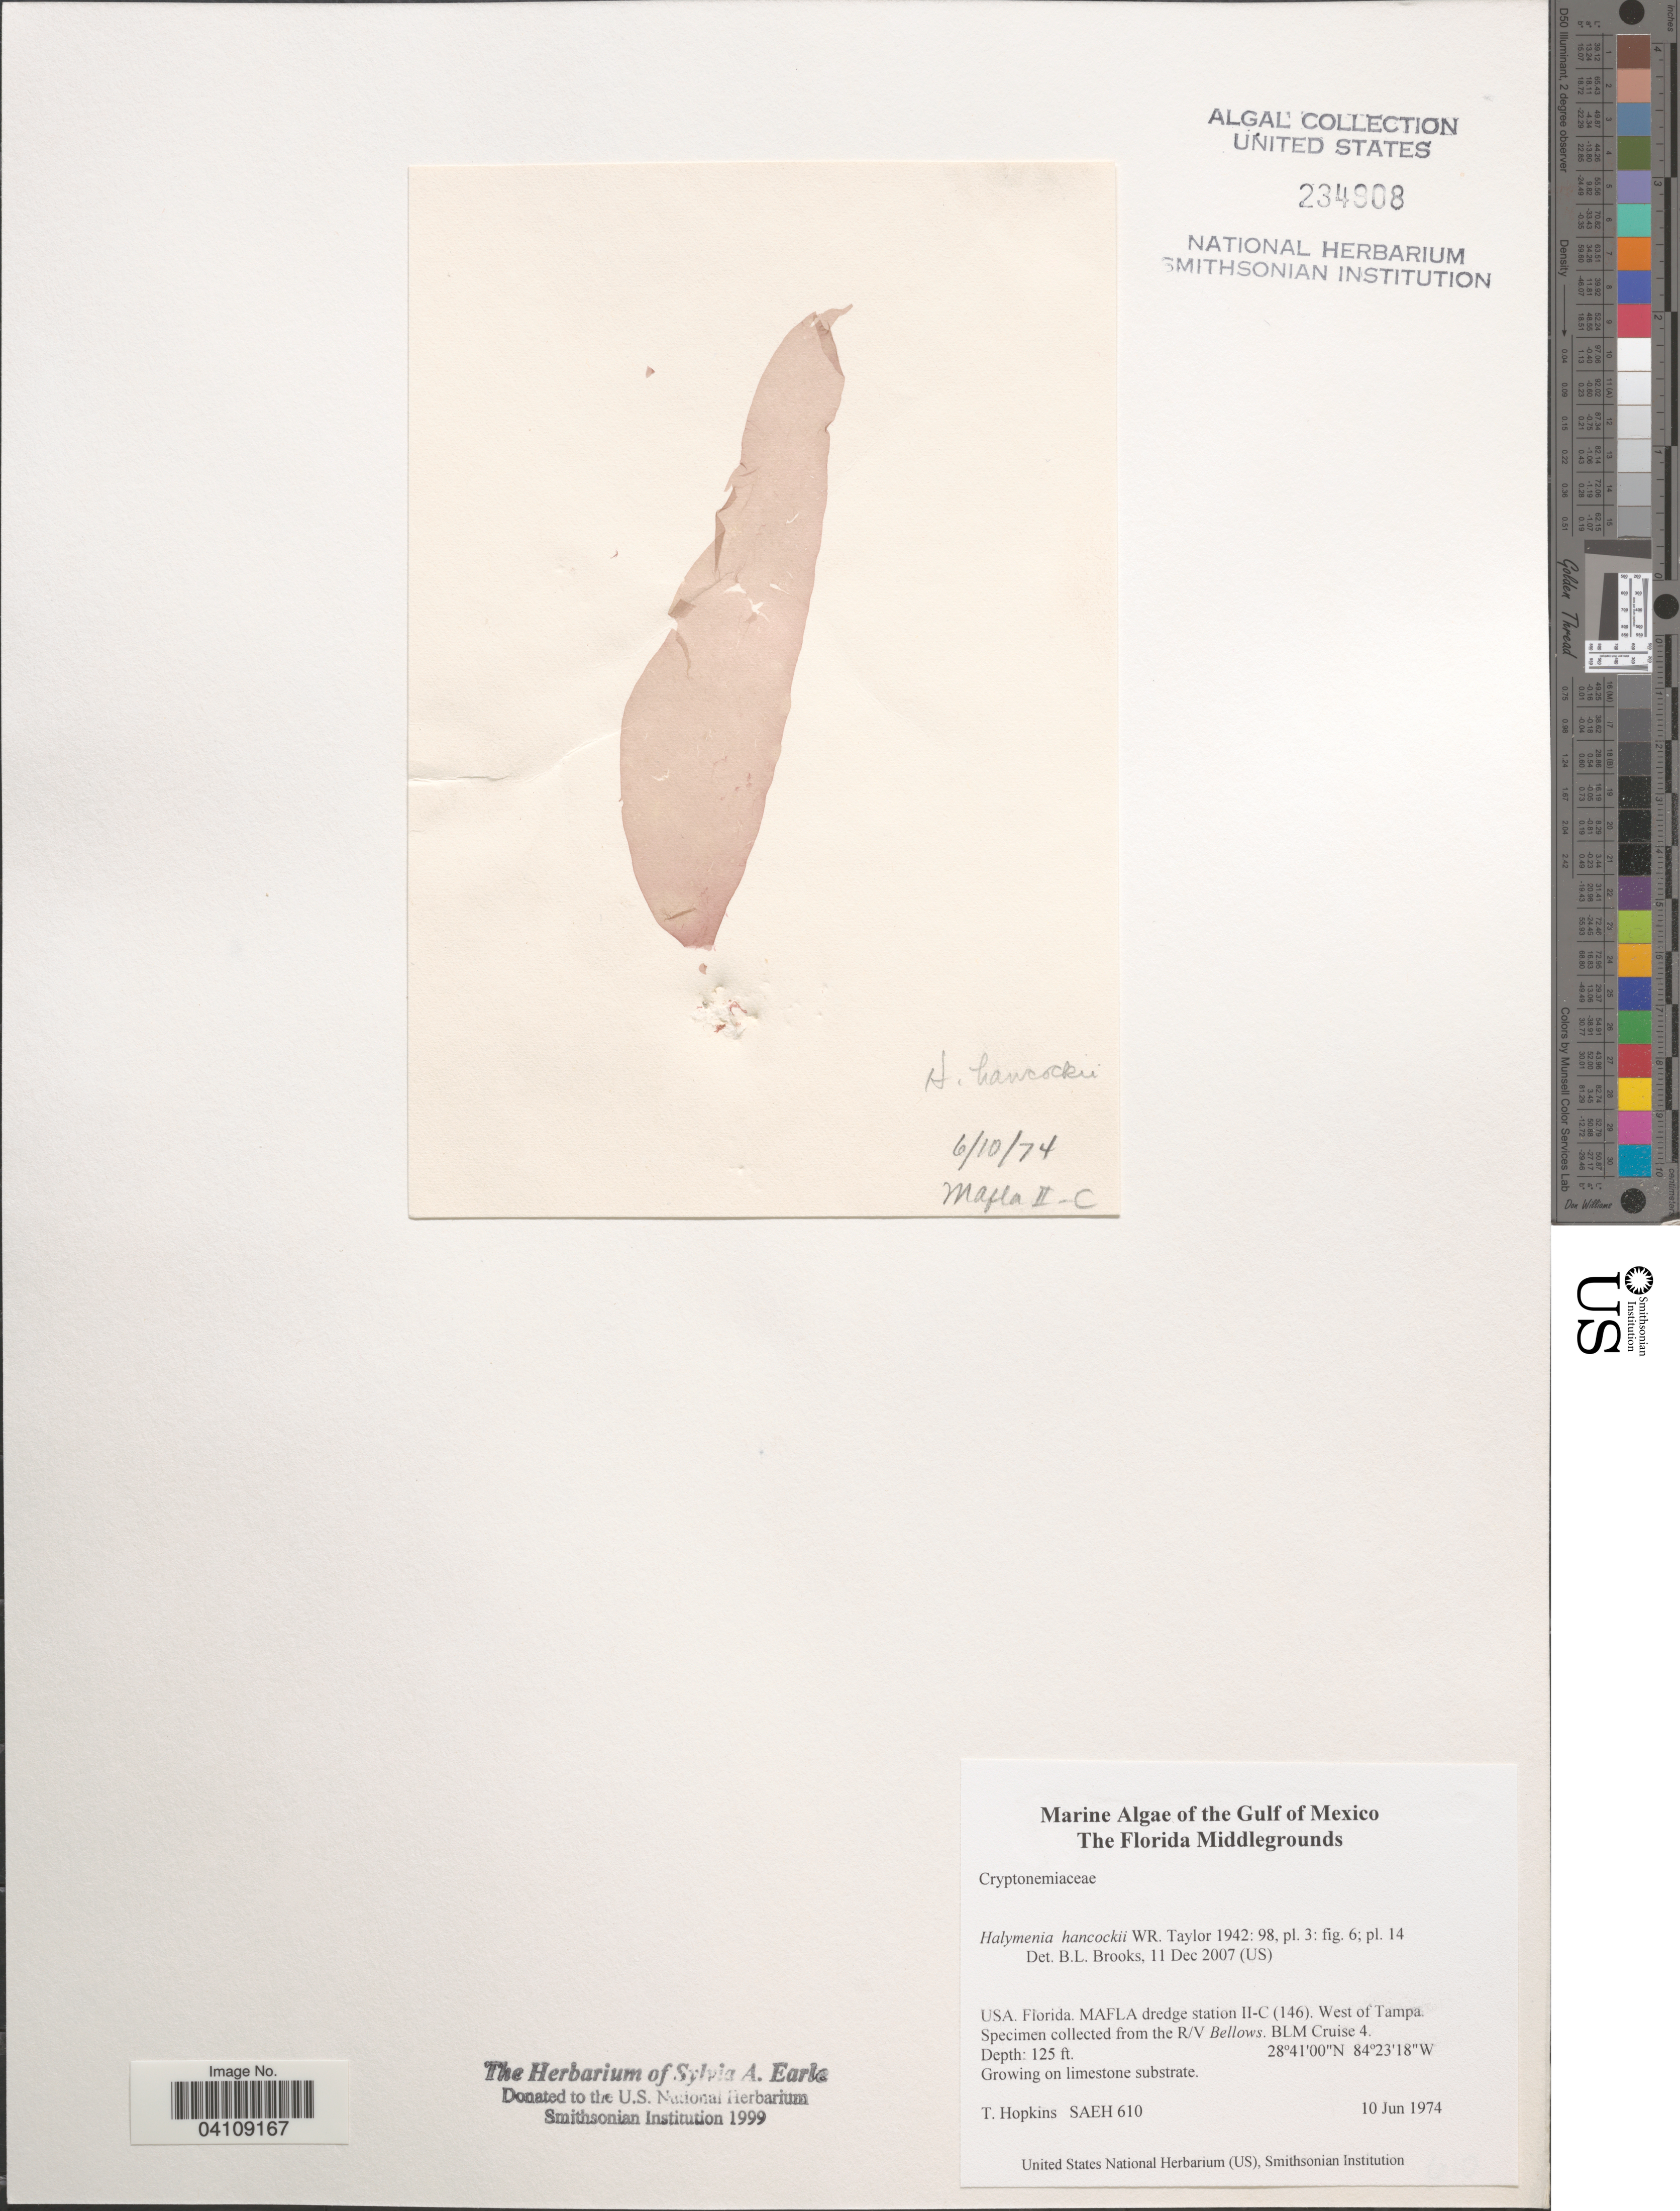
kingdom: Plantae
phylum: Rhodophyta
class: Florideophyceae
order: Halymeniales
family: Halymeniaceae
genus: Halymenia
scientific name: Halymenia hancockii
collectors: T. Hopkins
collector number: SAEH 610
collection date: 1974-06-10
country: United States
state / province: Florida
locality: Gulf of Mexico. The Florida Middlegrounds. Florida. MAFLA dredge station II-C (146). West of Tampa. From the R/V Bellows. BLM Cruise 4.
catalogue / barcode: US 234908